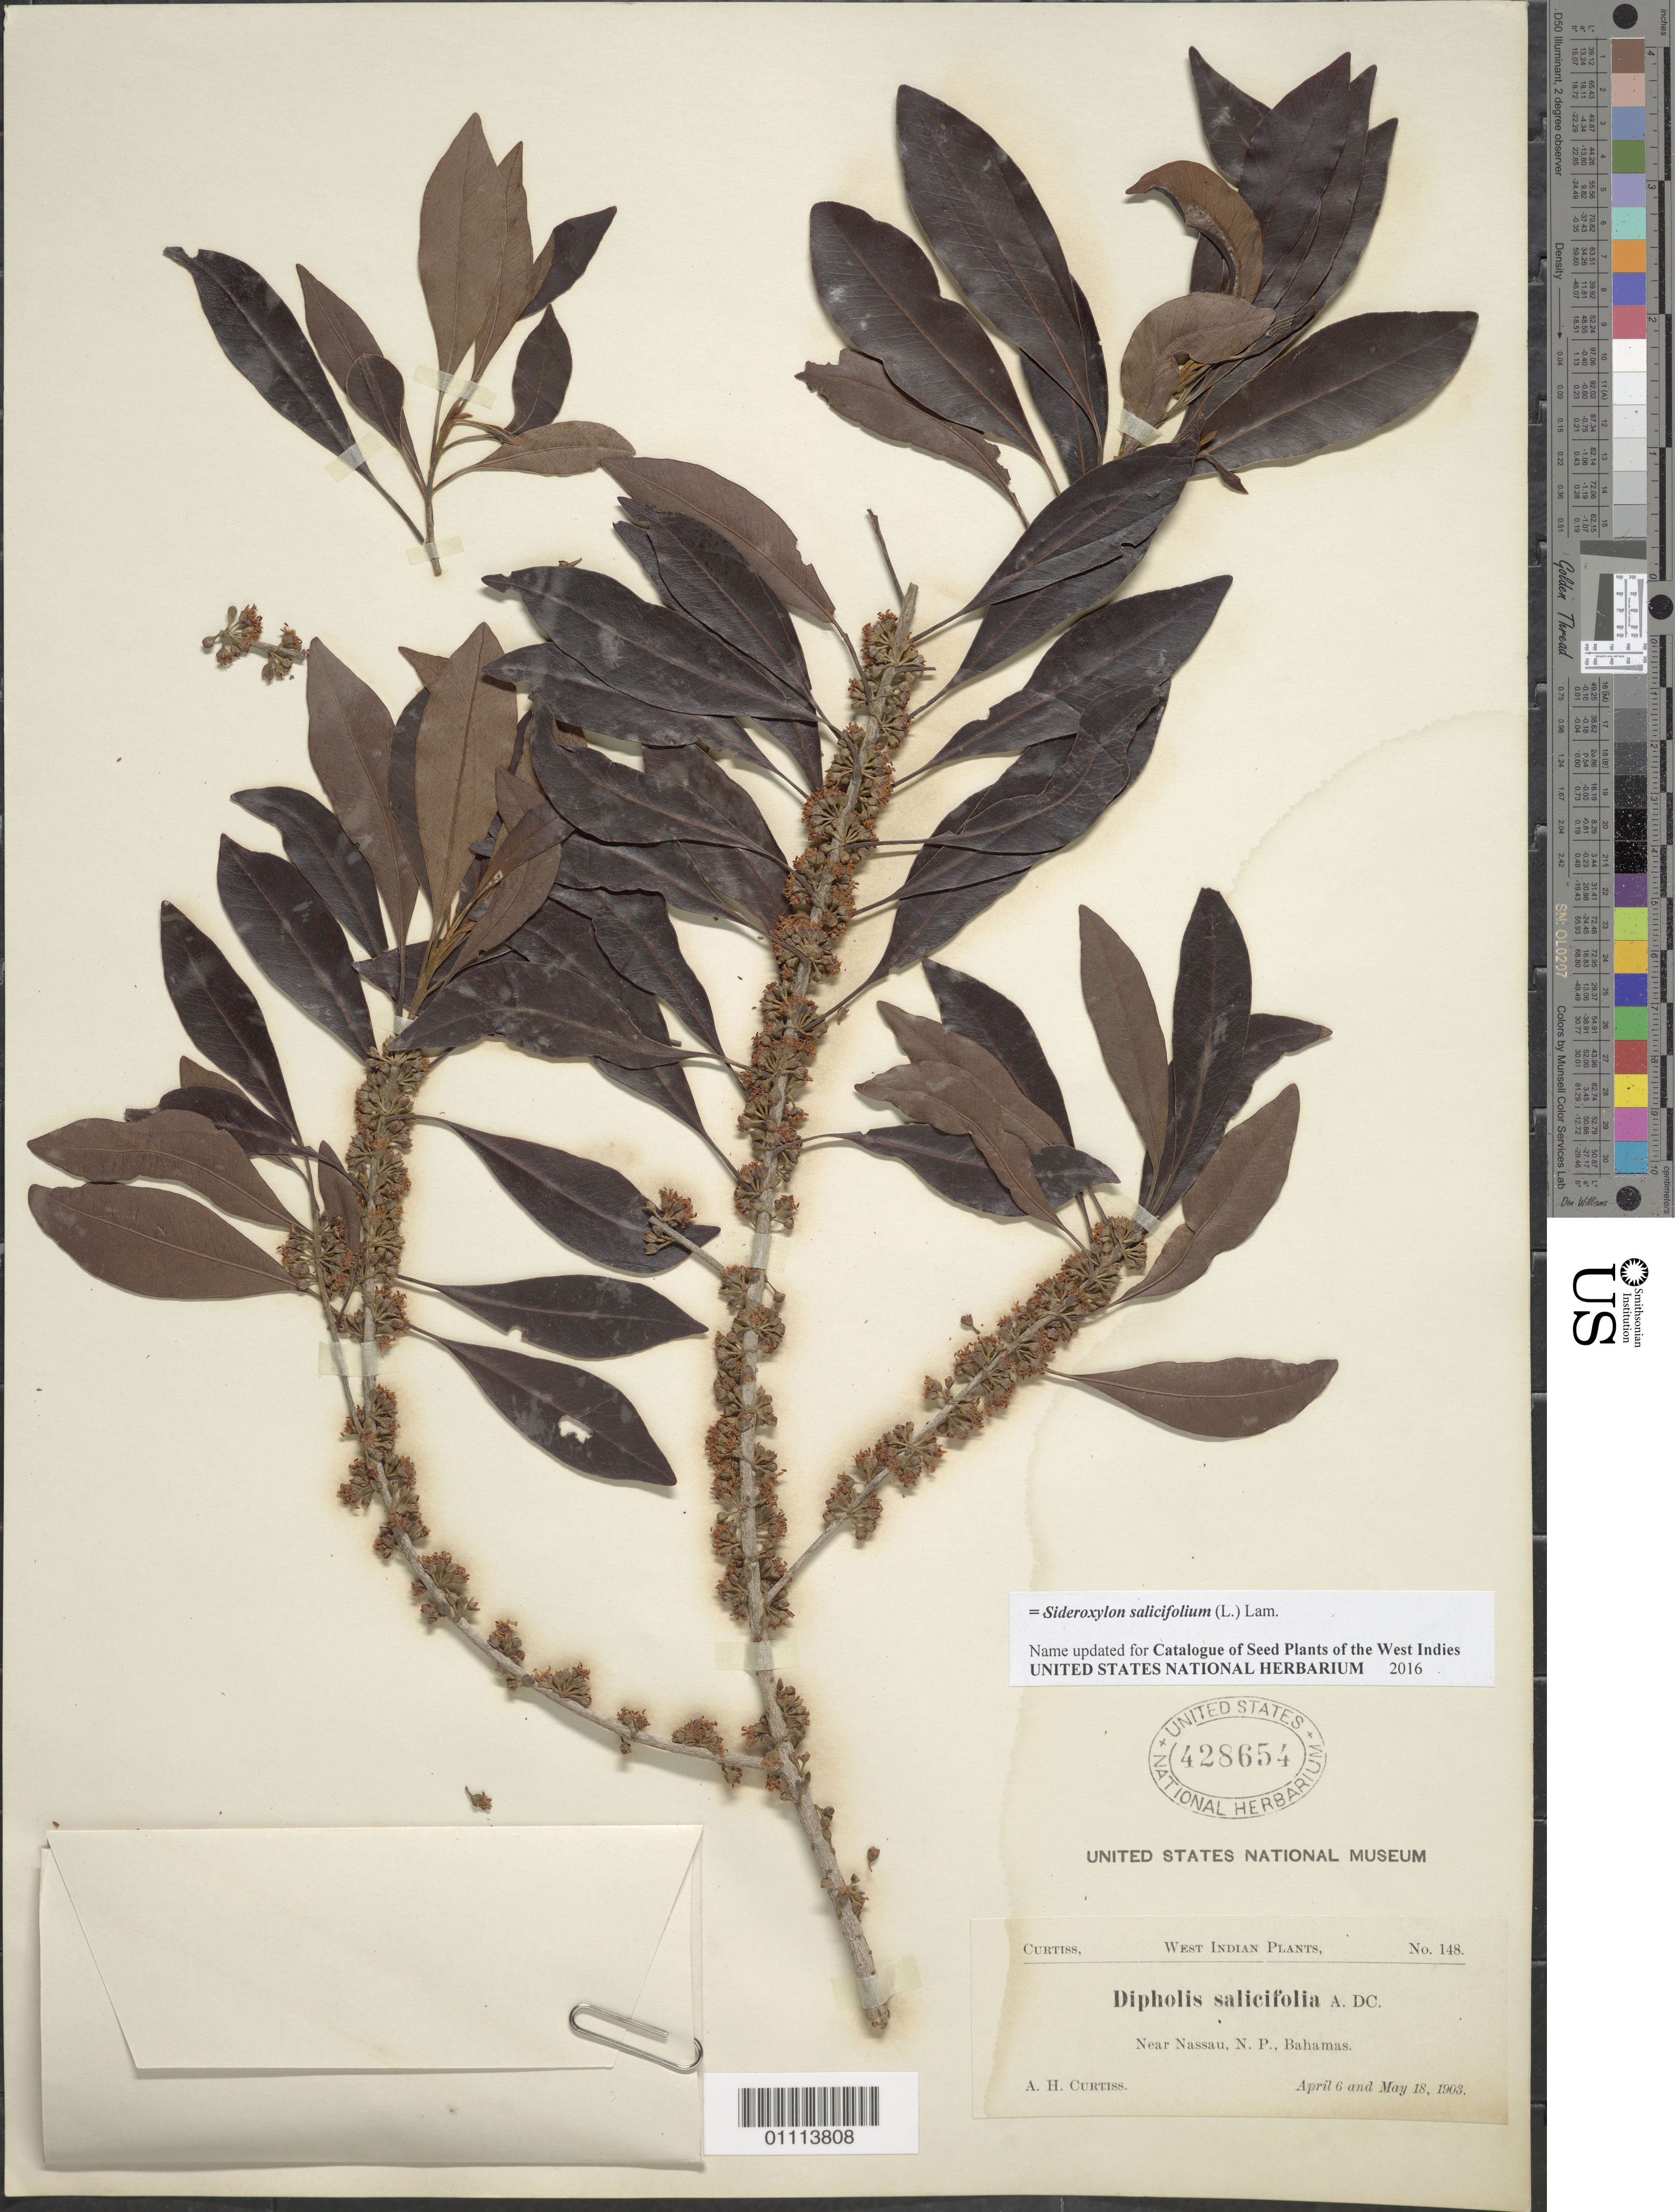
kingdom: Plantae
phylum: Tracheophyta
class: Magnoliopsida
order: Ericales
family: Sapotaceae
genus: Dipholis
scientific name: Dipholis salicifolia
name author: (L.) A. DC.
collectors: A. H. Curtiss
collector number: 148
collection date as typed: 06 Apr 1903 and 18 May 1903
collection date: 1903-04-06,1903-05-18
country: Bahamas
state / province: New Providence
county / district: Nassau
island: New Providence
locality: Near Nassau, N.P., Bahamas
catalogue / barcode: US 428654